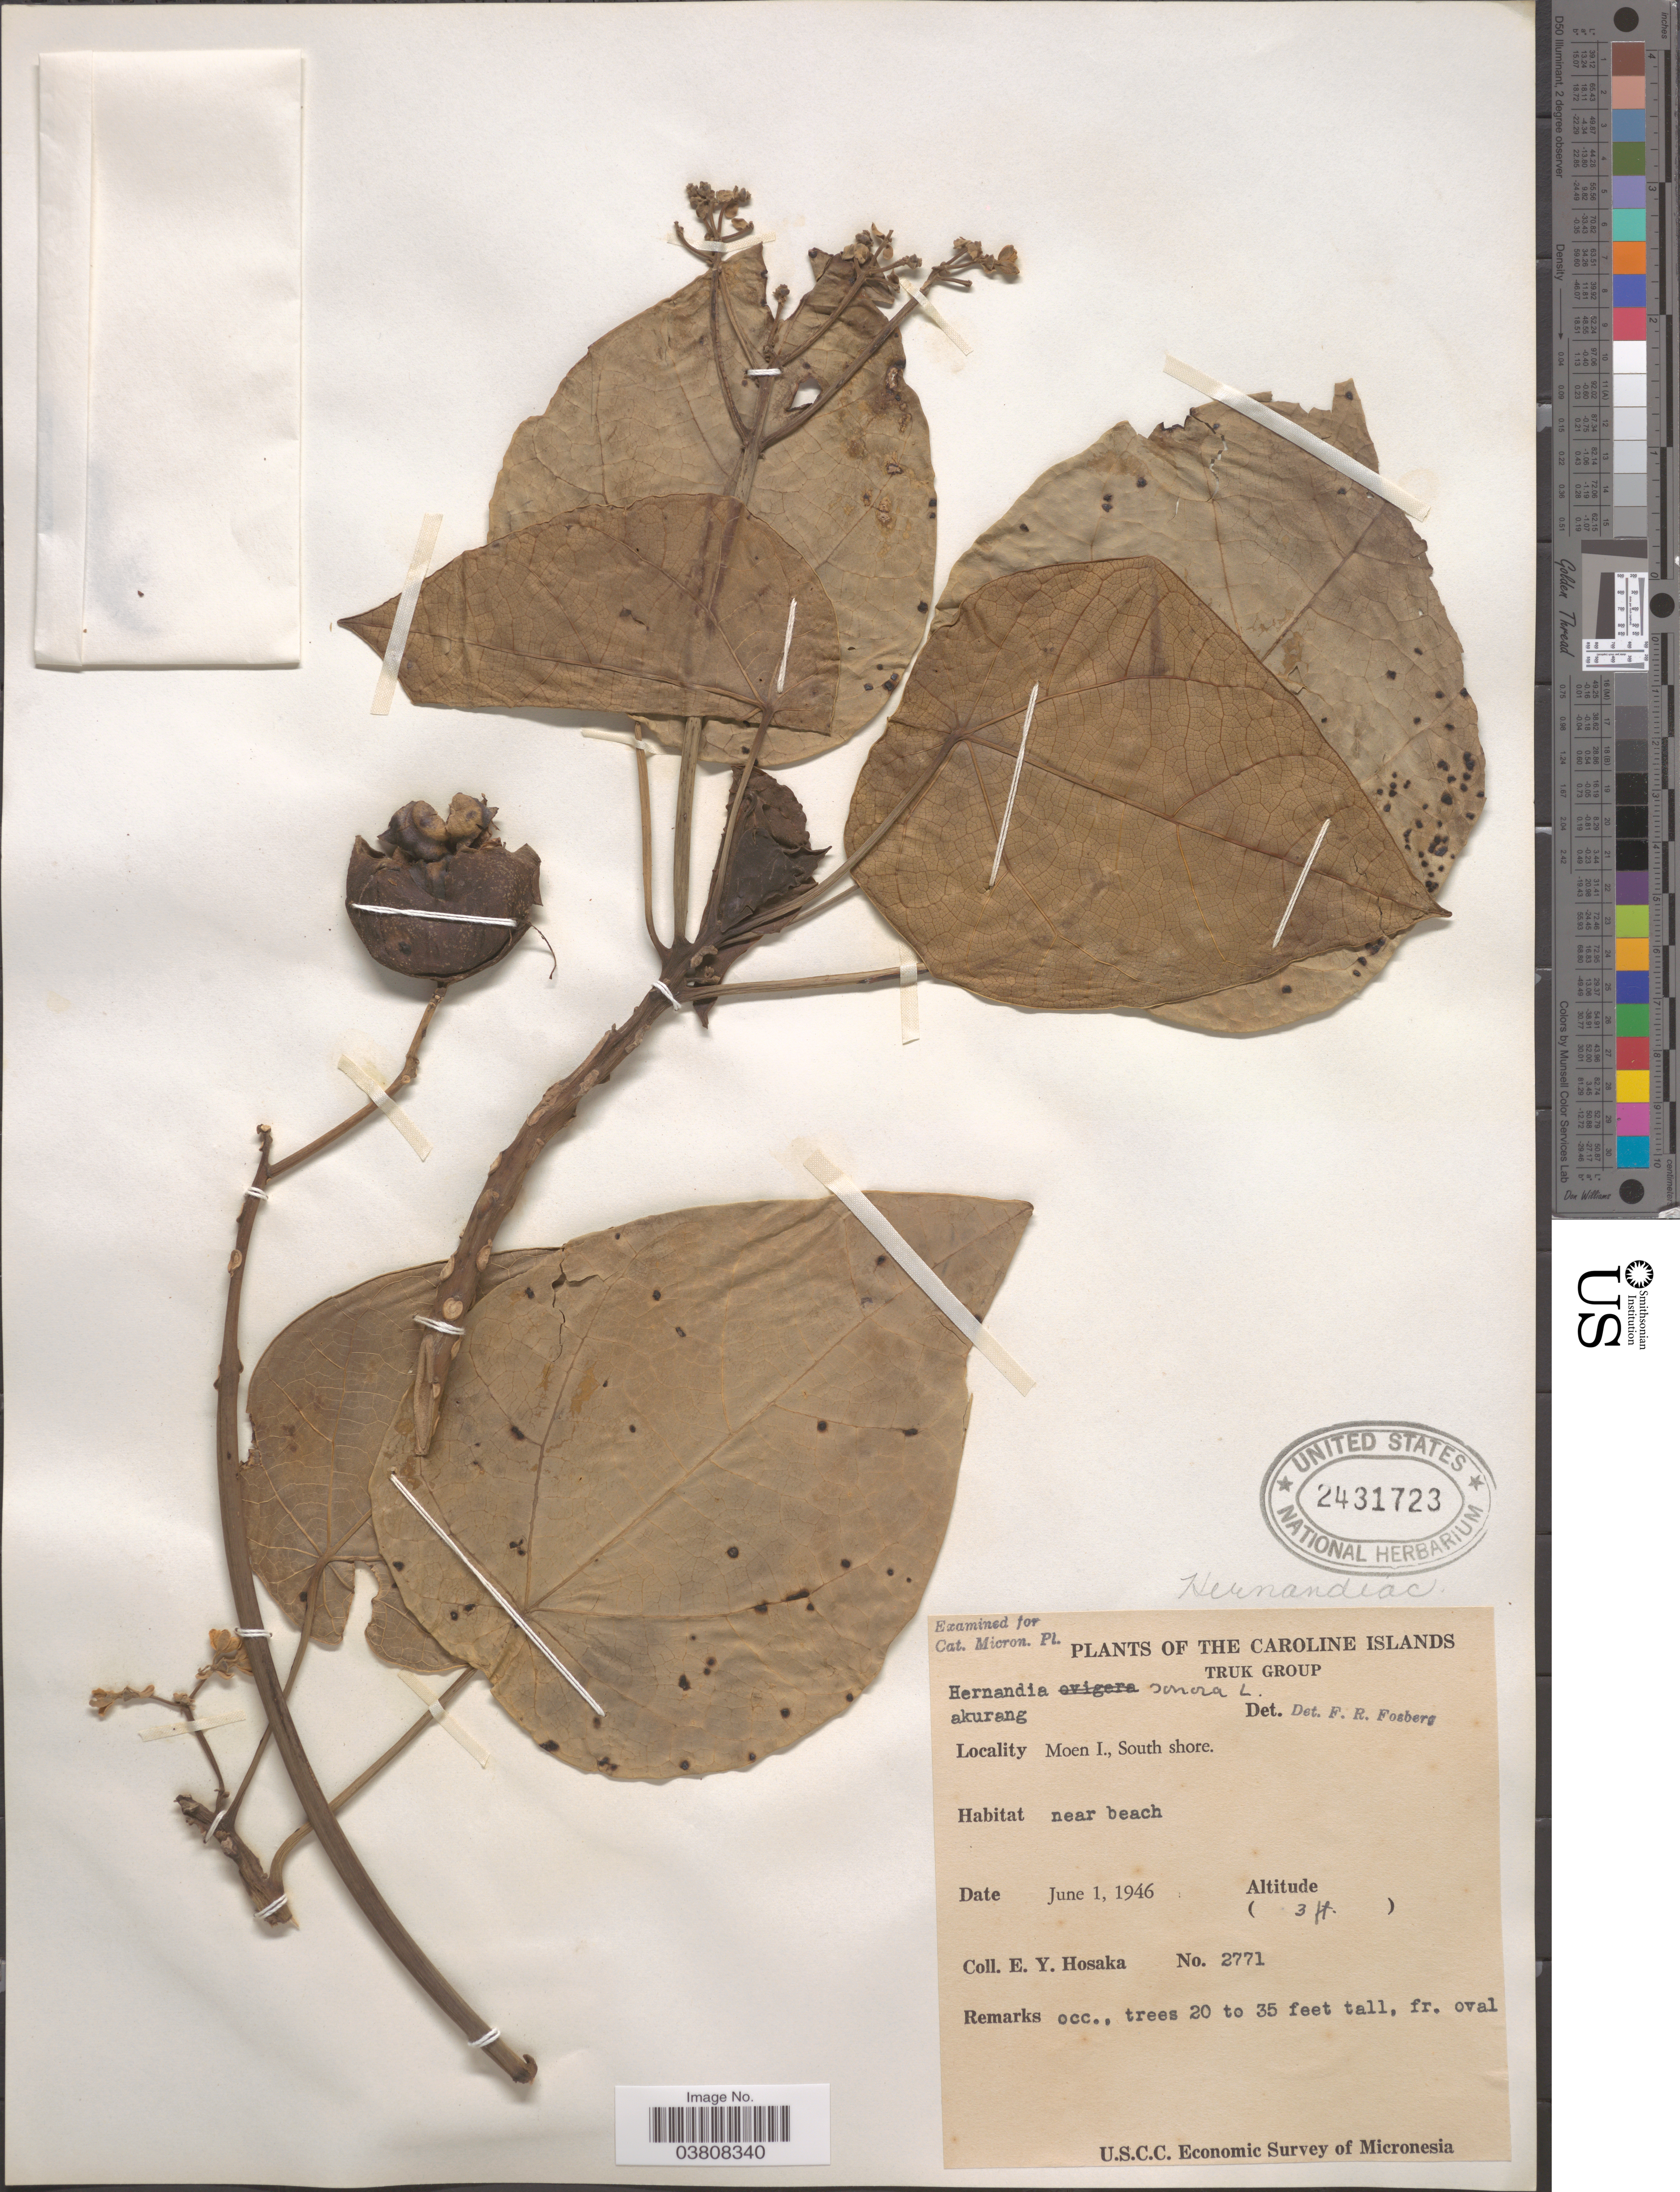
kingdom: Plantae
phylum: Tracheophyta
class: Magnoliopsida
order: Laurales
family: Hernandiaceae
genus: Hernandia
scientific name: Hernandia nymphaeifolia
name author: (C. Presl) Kubitzki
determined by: Strong, Mark T., (BOT), Smithsonian Institution - National Museum of Natural History (UNITED STATES)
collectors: E. Y. Hosaka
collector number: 2771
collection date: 1946-06-01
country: Micronesia, Federated States of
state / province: Truk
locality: The Caroline Islands. Truk Group. Moen I., South shore. Near beach.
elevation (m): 1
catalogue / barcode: US 2431723